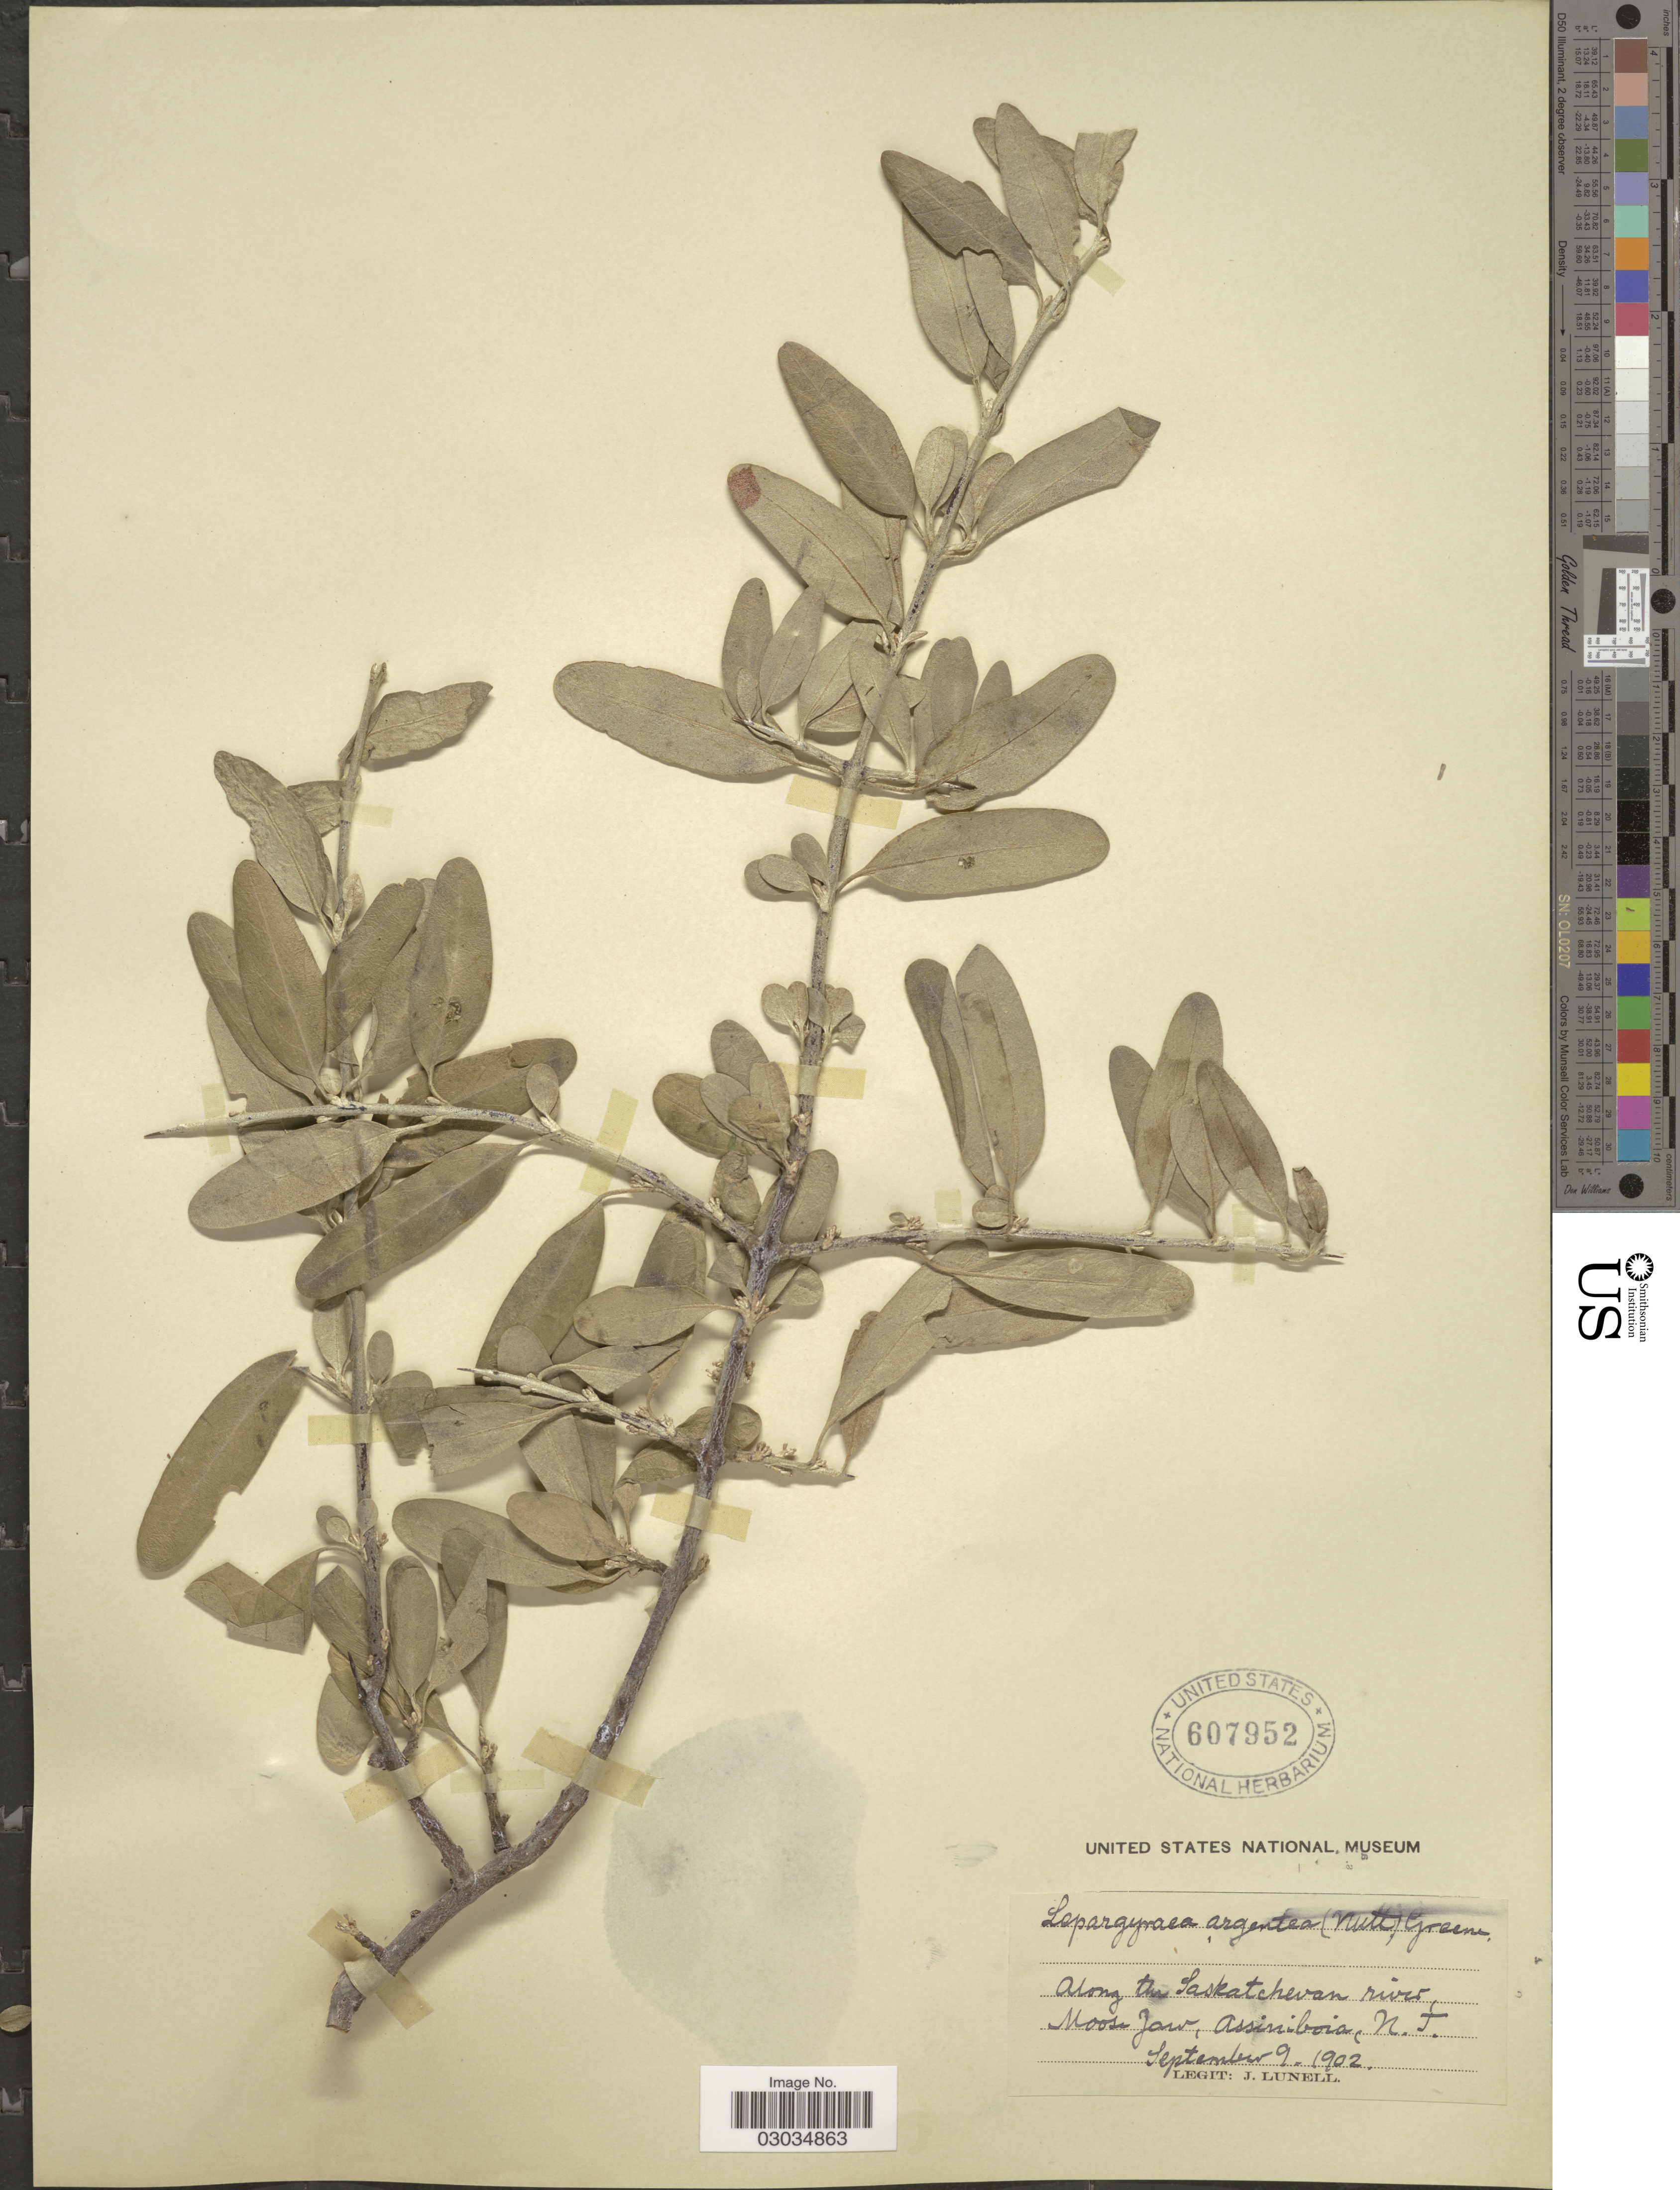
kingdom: Plantae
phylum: Tracheophyta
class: Magnoliopsida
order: Rosales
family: Elaeagnaceae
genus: Shepherdia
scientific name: Shepherdia argentea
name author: (Pursh) Nutt.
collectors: J. Lunell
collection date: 1902-09-09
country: Canada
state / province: Saskatchewan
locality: Along the Saskatchewan river, Moose Jaw, Assiniboia.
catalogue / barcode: US 607952